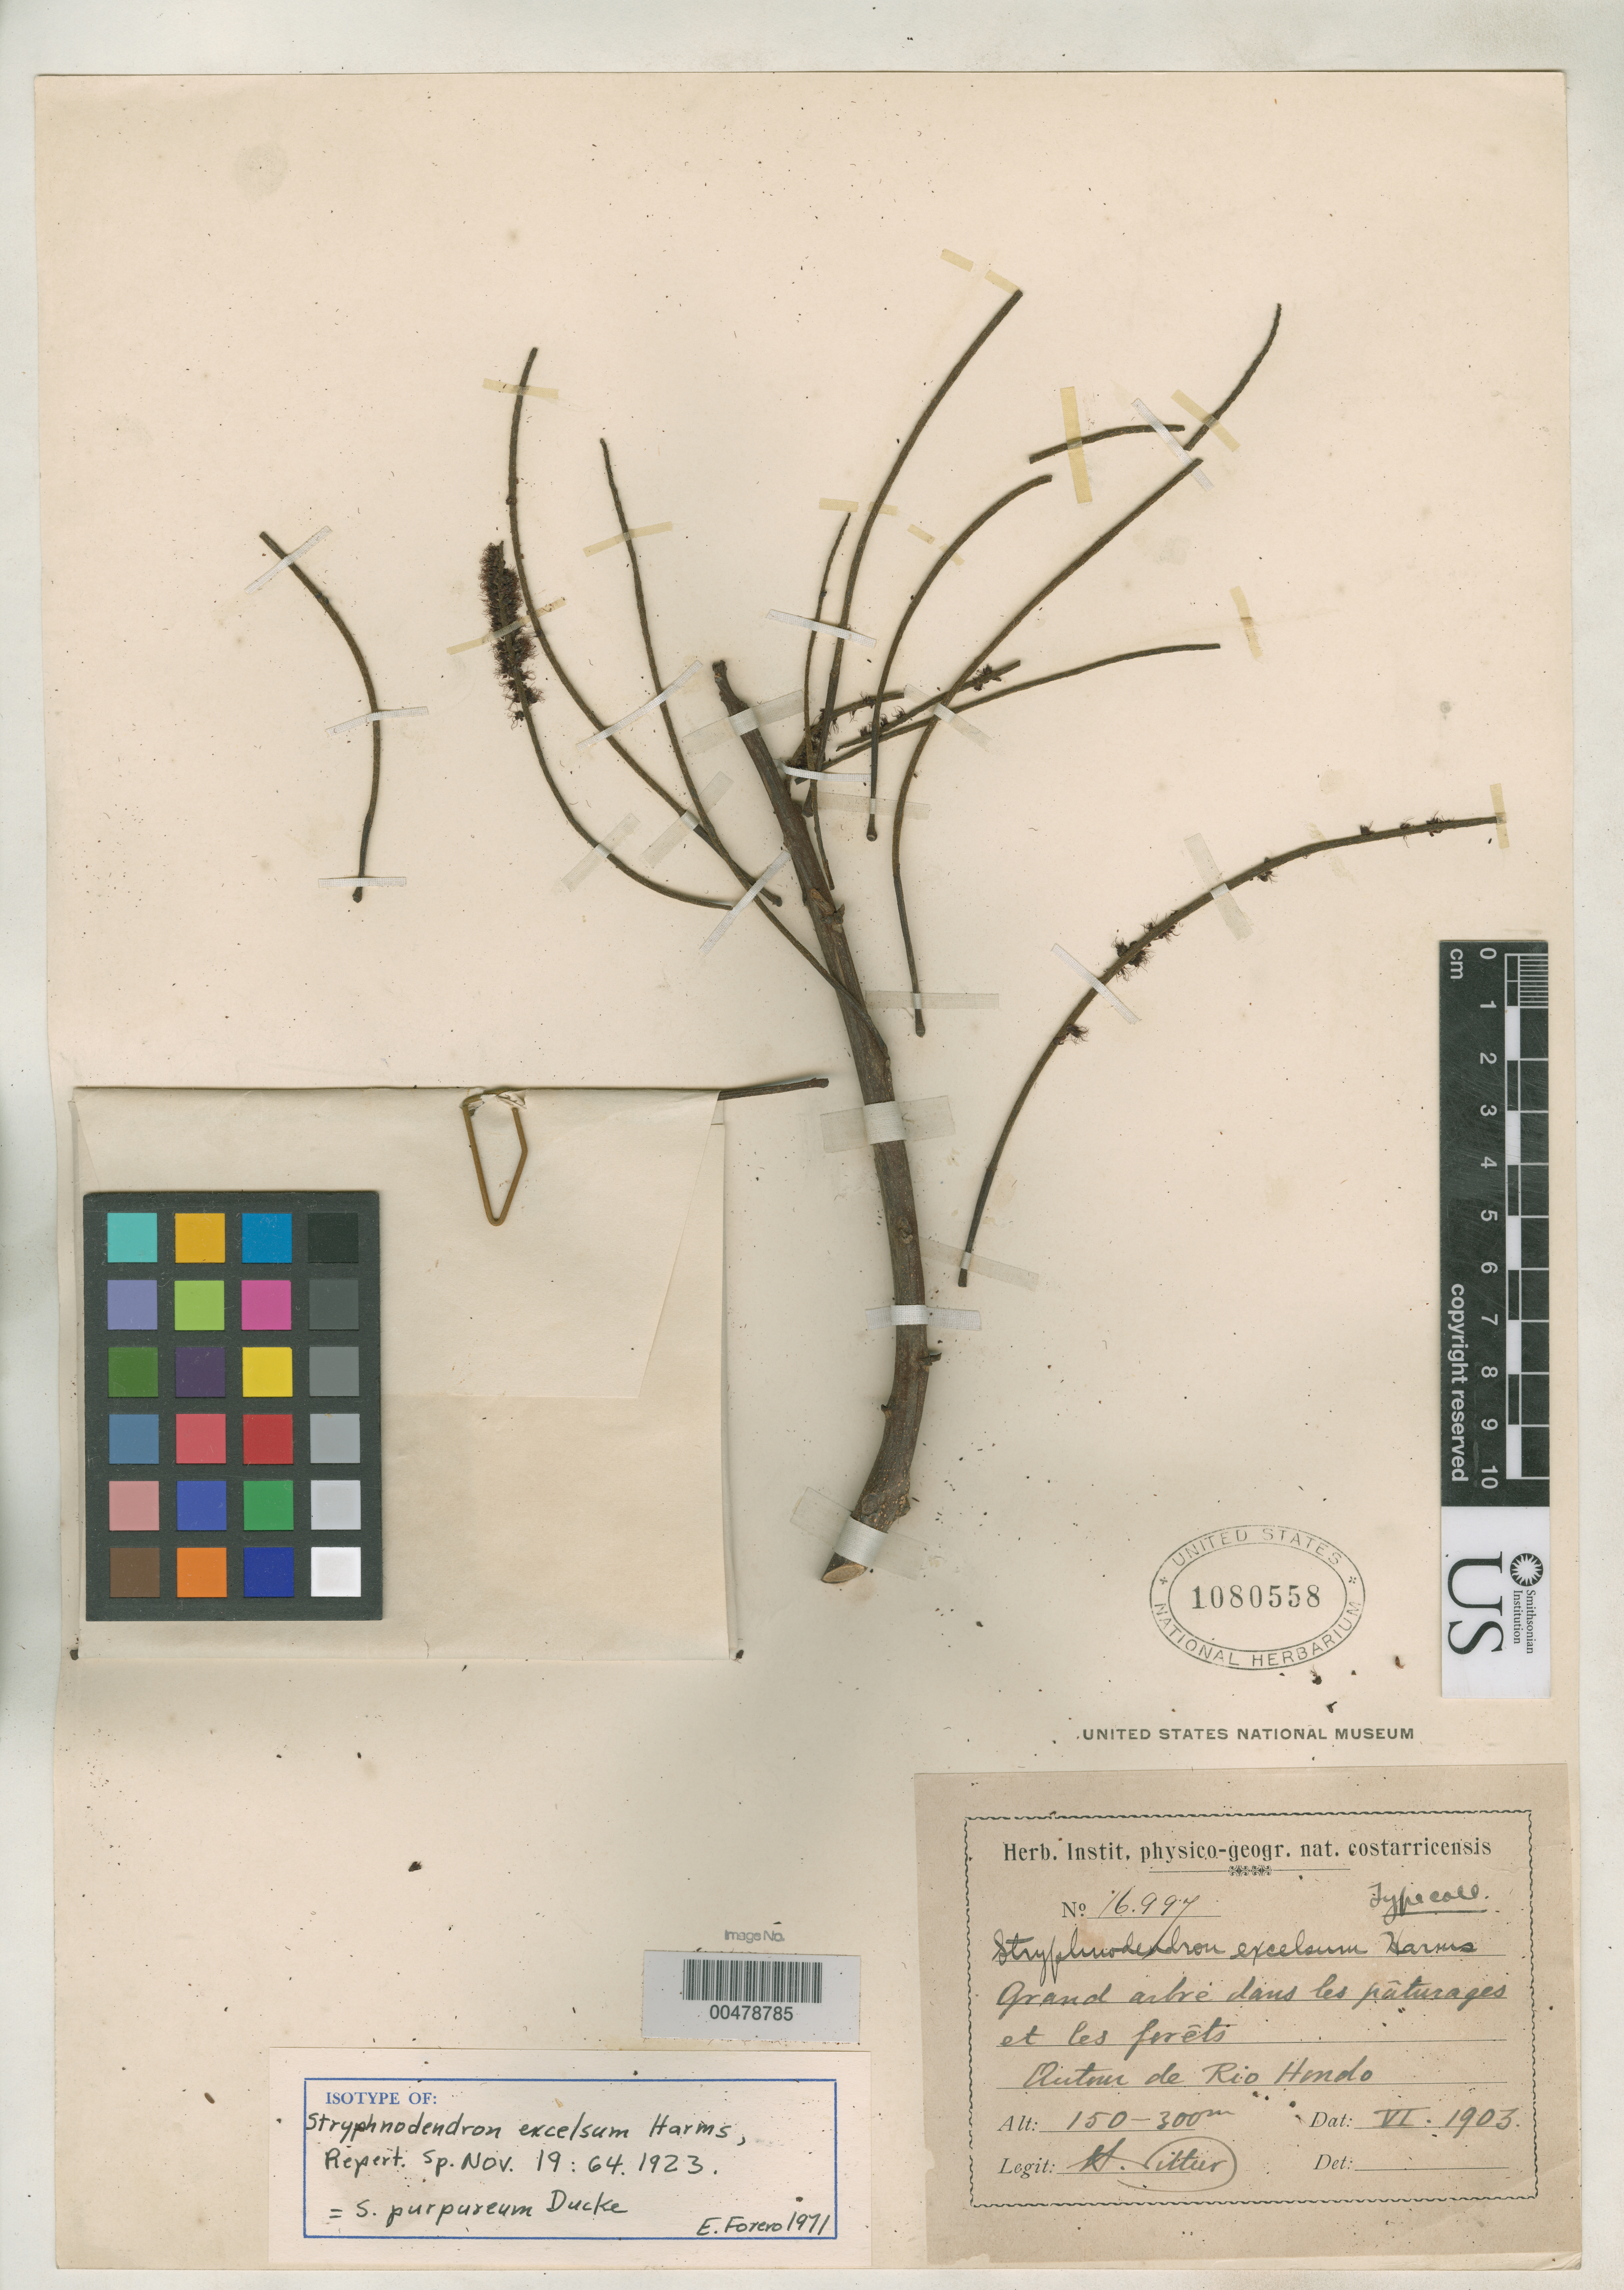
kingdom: Plantae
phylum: Tracheophyta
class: Magnoliopsida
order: Fabales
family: Fabaceae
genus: Stryphnodendron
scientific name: Stryphnodendron excelsum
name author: Harms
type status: Isotype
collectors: H. F. Pittier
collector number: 16997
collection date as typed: Jun 1903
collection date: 1903-06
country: Costa Rica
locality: Rio Hondo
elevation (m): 150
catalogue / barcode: US 1080558